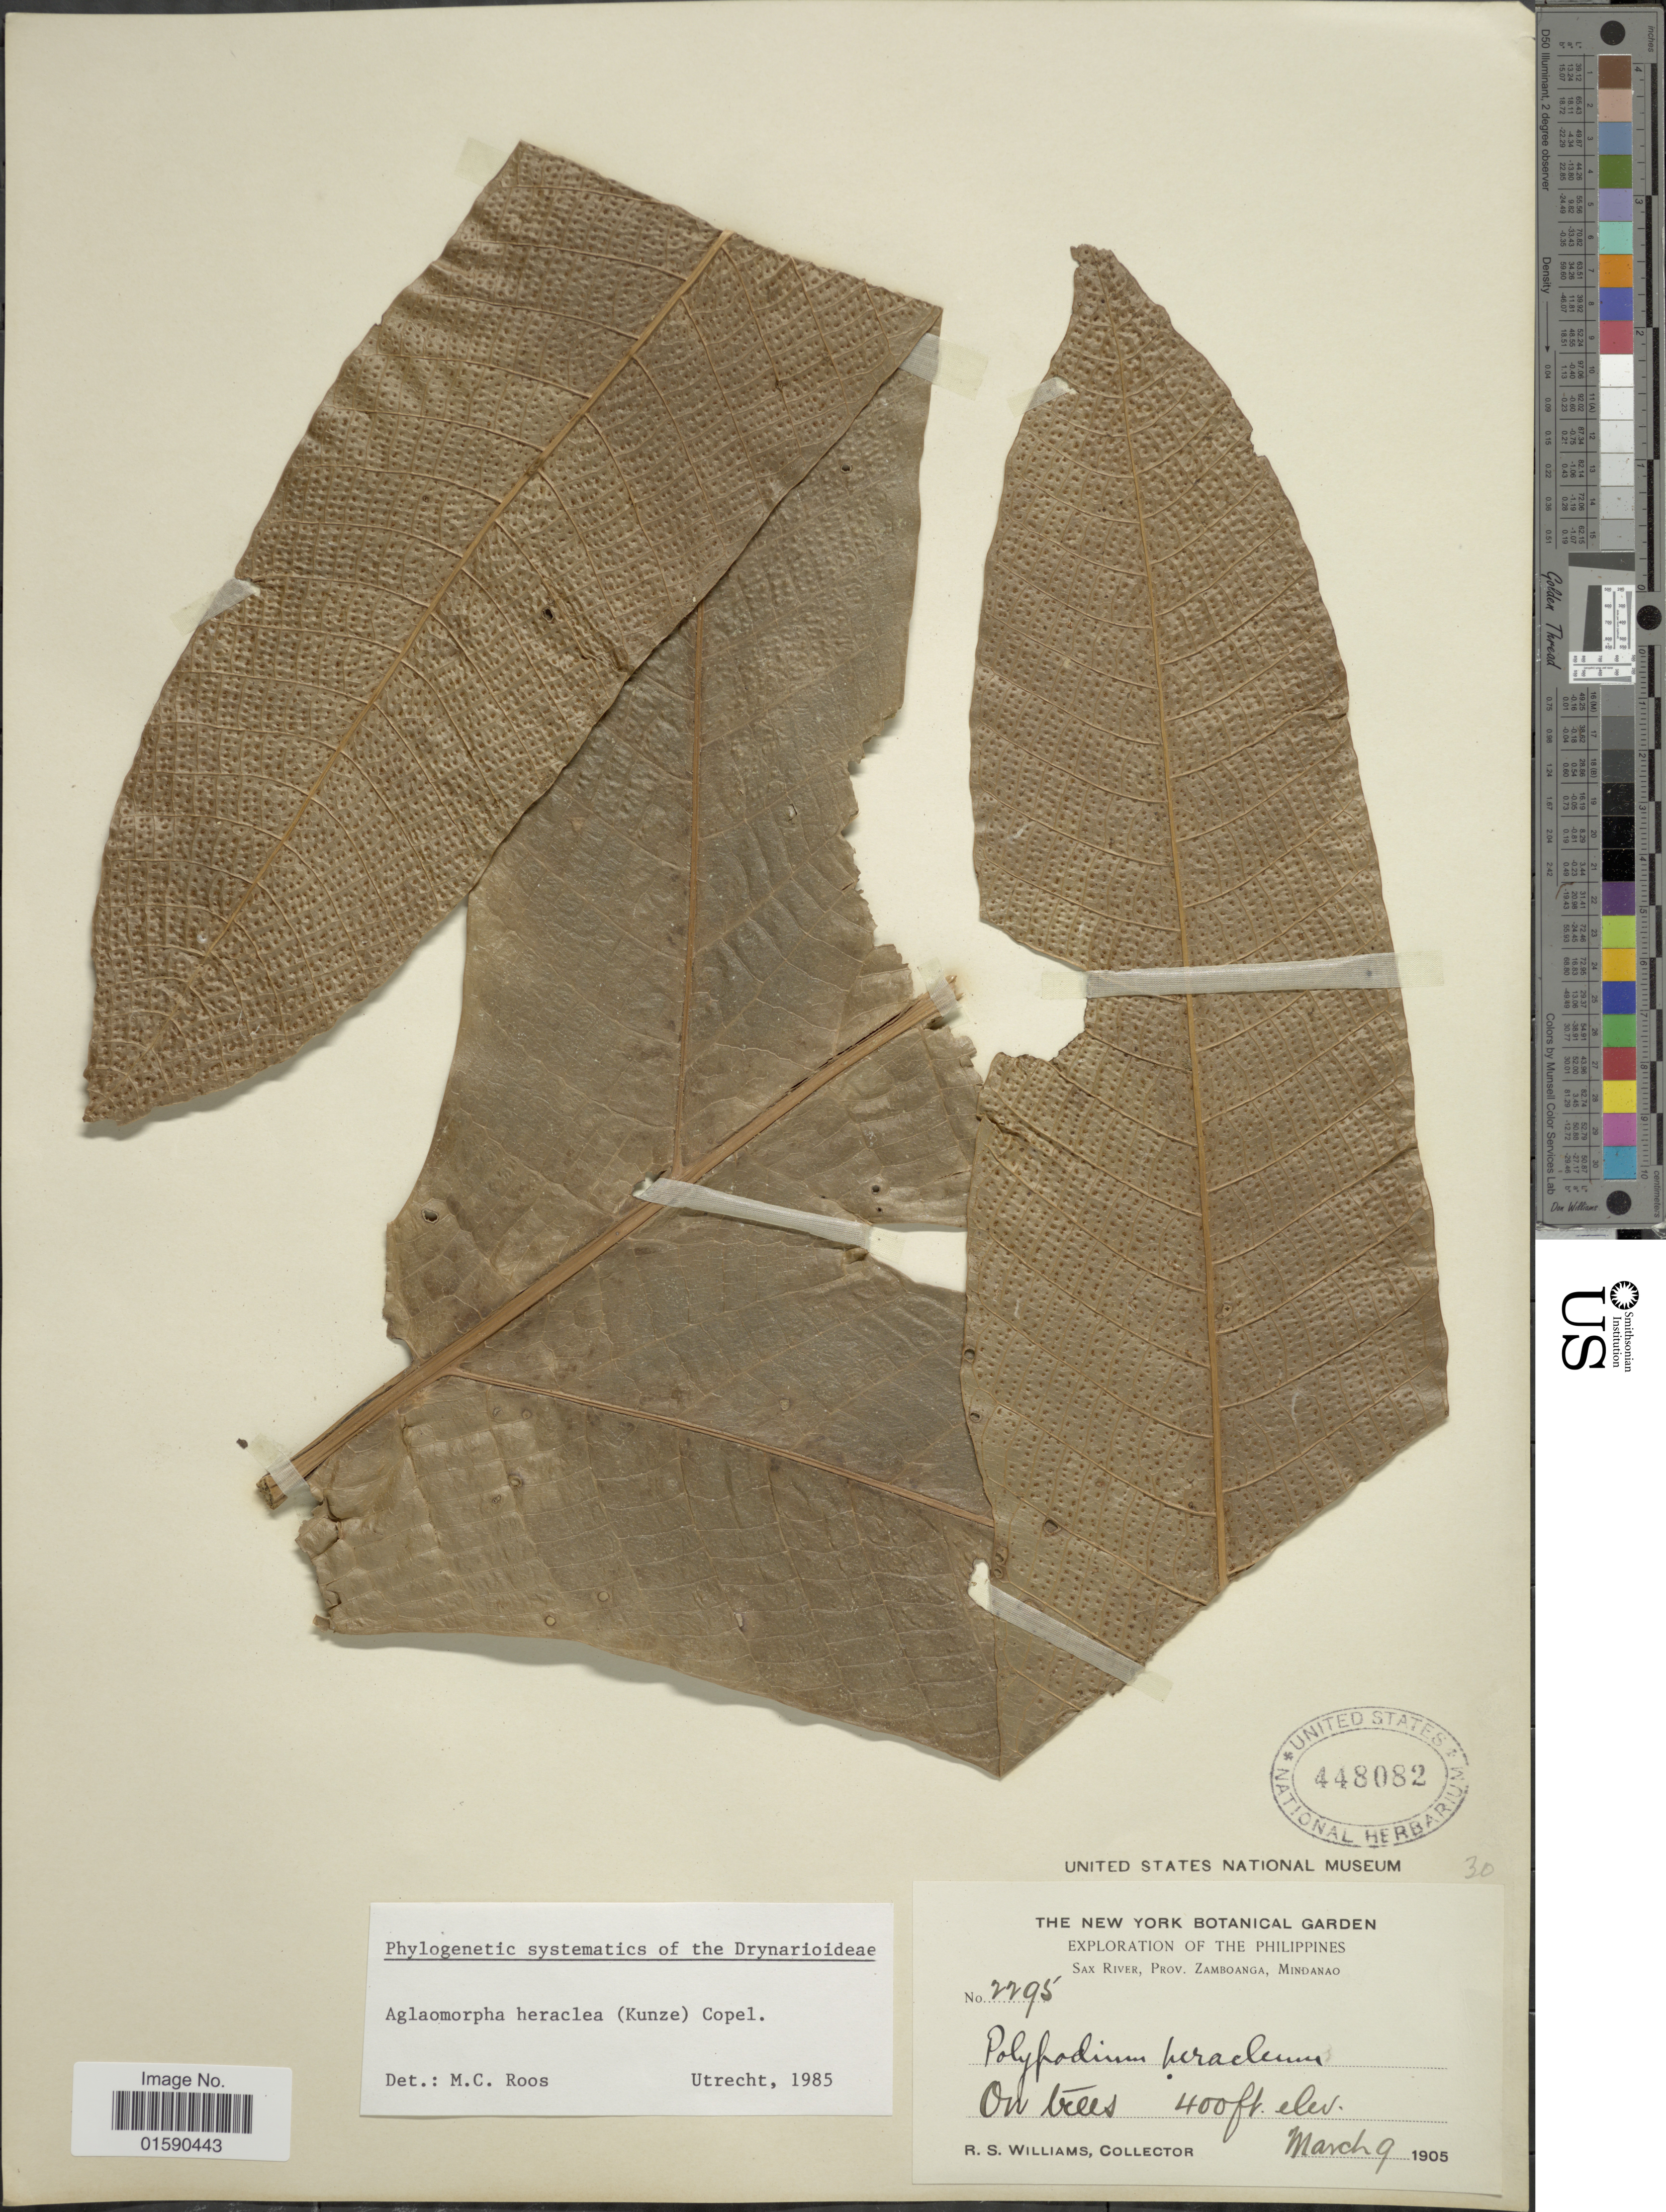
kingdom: Plantae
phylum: Tracheophyta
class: Polypodiopsida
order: Polypodiales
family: Polypodiaceae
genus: Aglaomorpha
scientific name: Aglaomorpha heraclea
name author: (Kunze) Copel.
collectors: R. S. Williams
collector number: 2295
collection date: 1905-03-09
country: Philippines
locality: Sax River, Prov., Zamboanga, Mindanao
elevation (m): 122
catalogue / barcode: US 448082